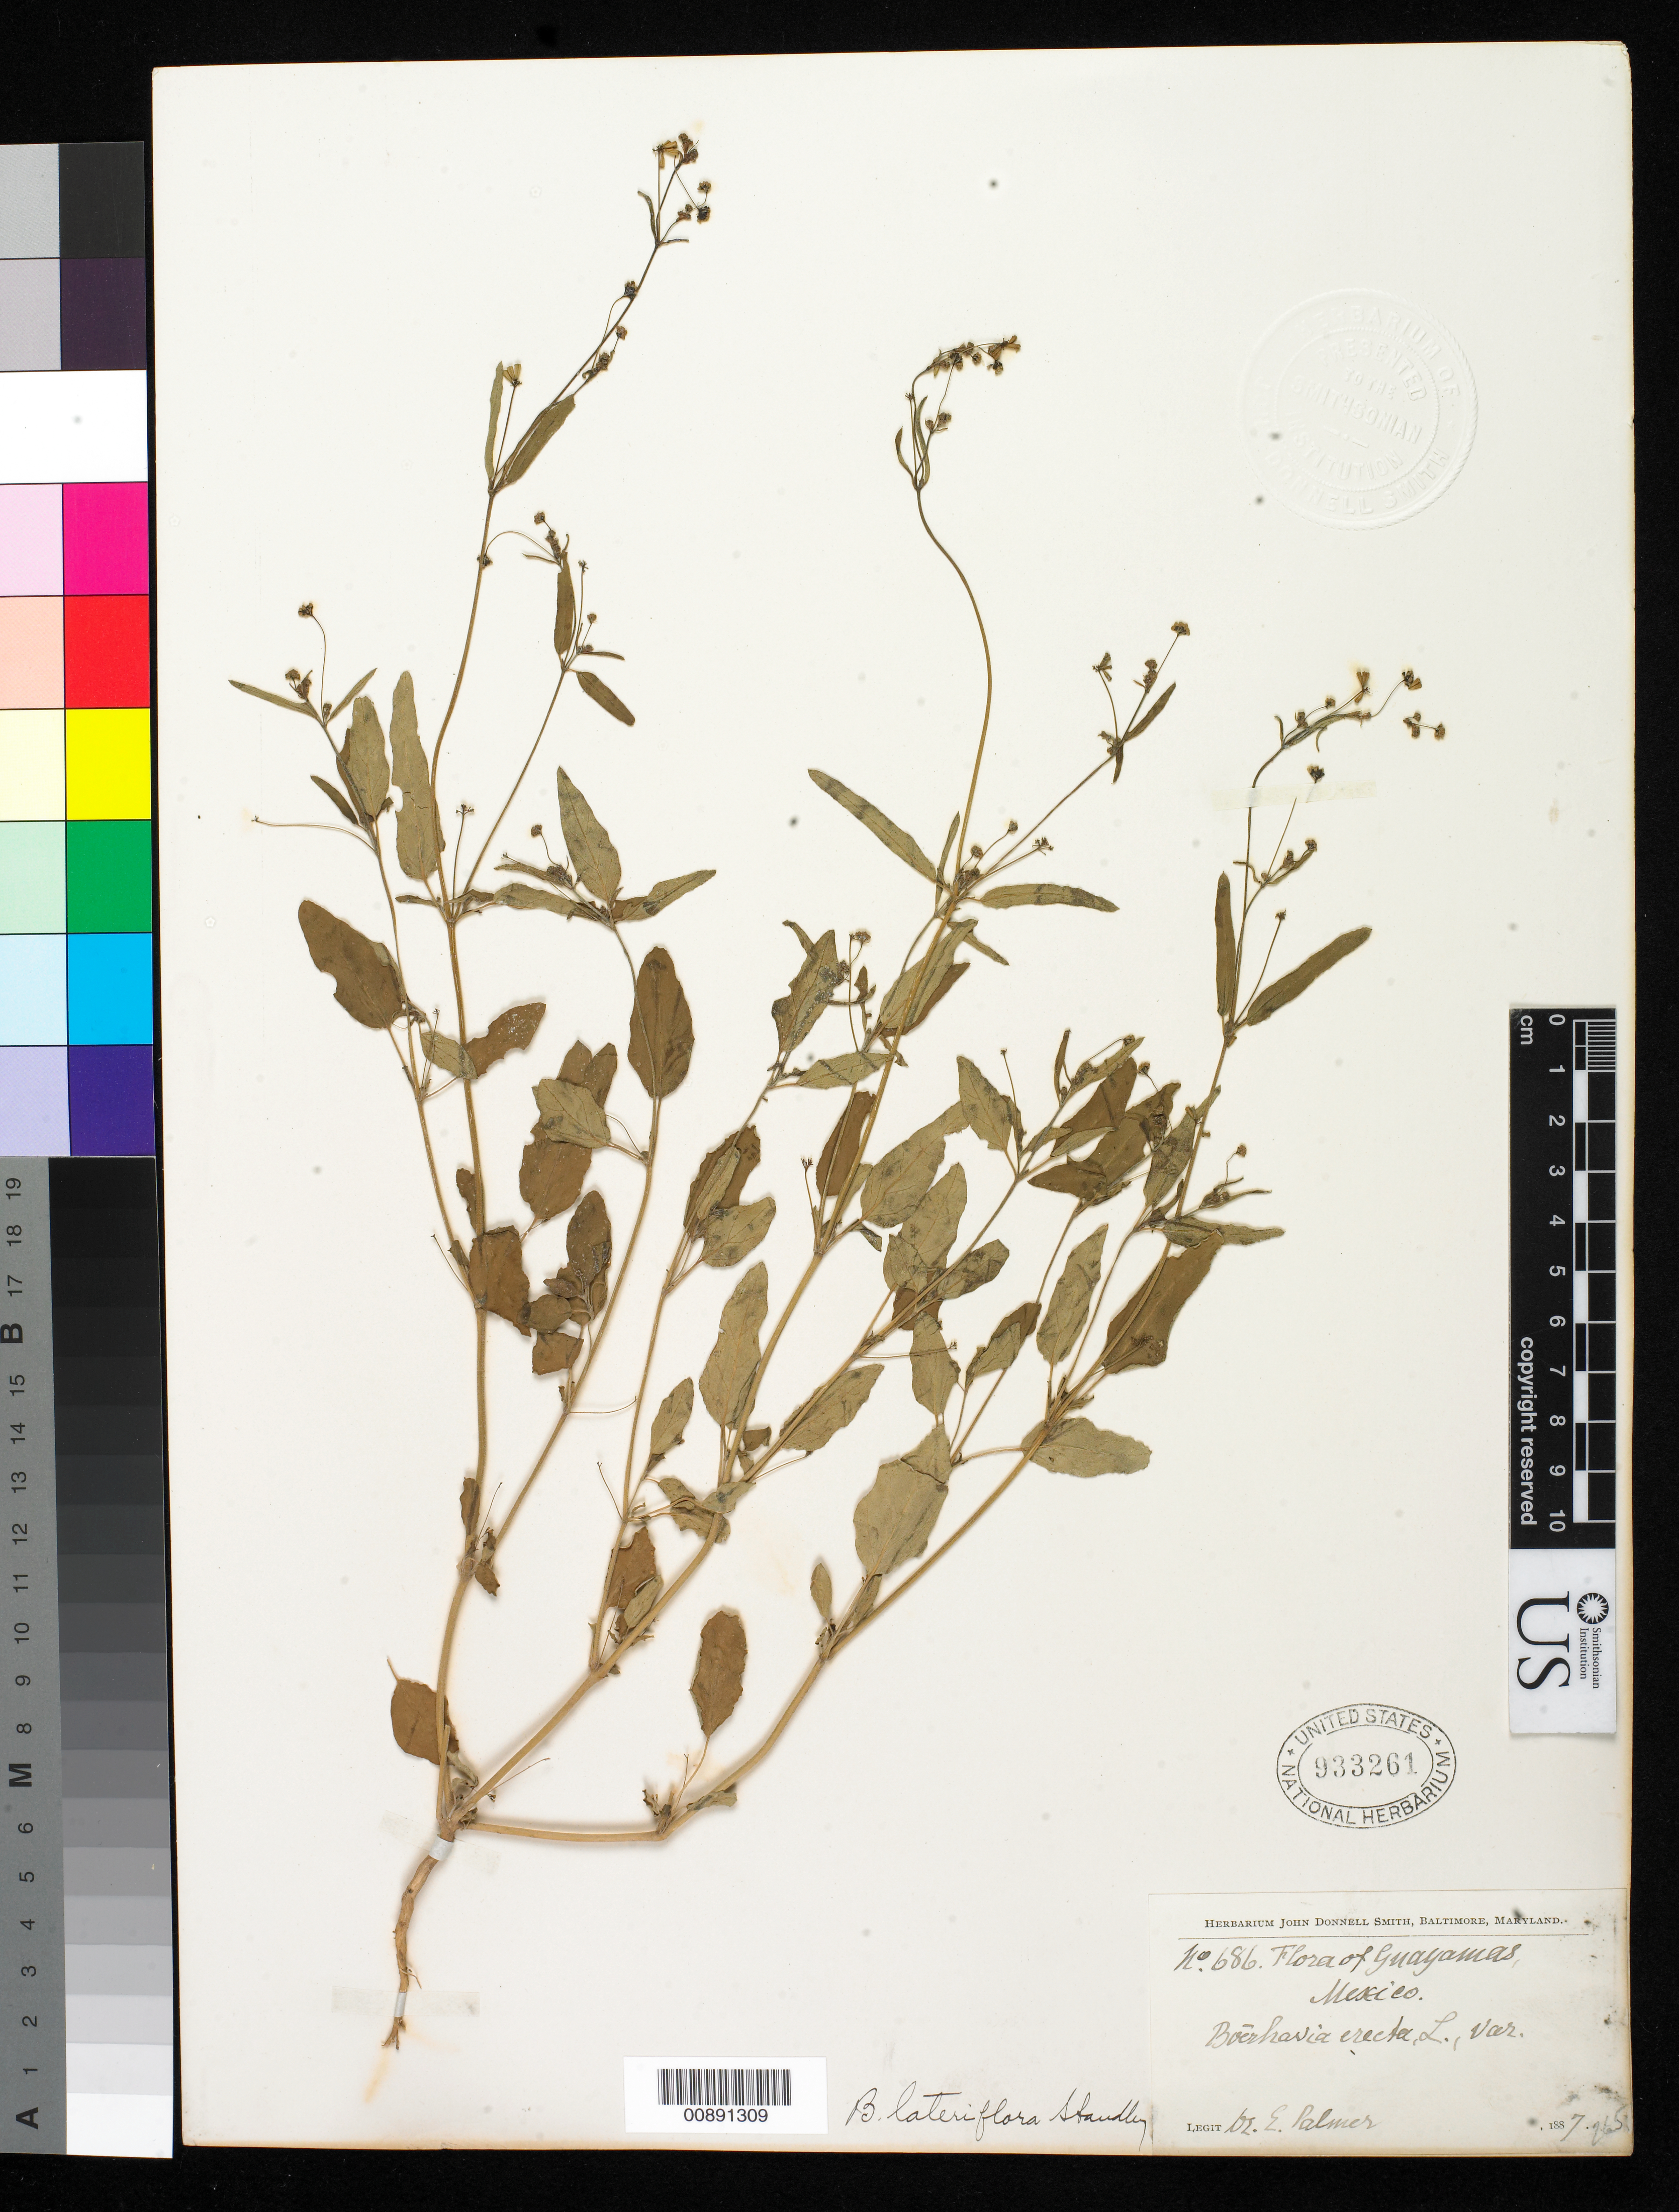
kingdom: Plantae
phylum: Tracheophyta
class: Magnoliopsida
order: Caryophyllales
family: Nyctaginaceae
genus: Boerhavia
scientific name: Boerhavia lateriflora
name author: Standl.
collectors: E. Palmer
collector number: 686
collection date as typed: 1887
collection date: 1887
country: Mexico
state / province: Sonora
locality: Guaymas, Sonora.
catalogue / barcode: US 933261